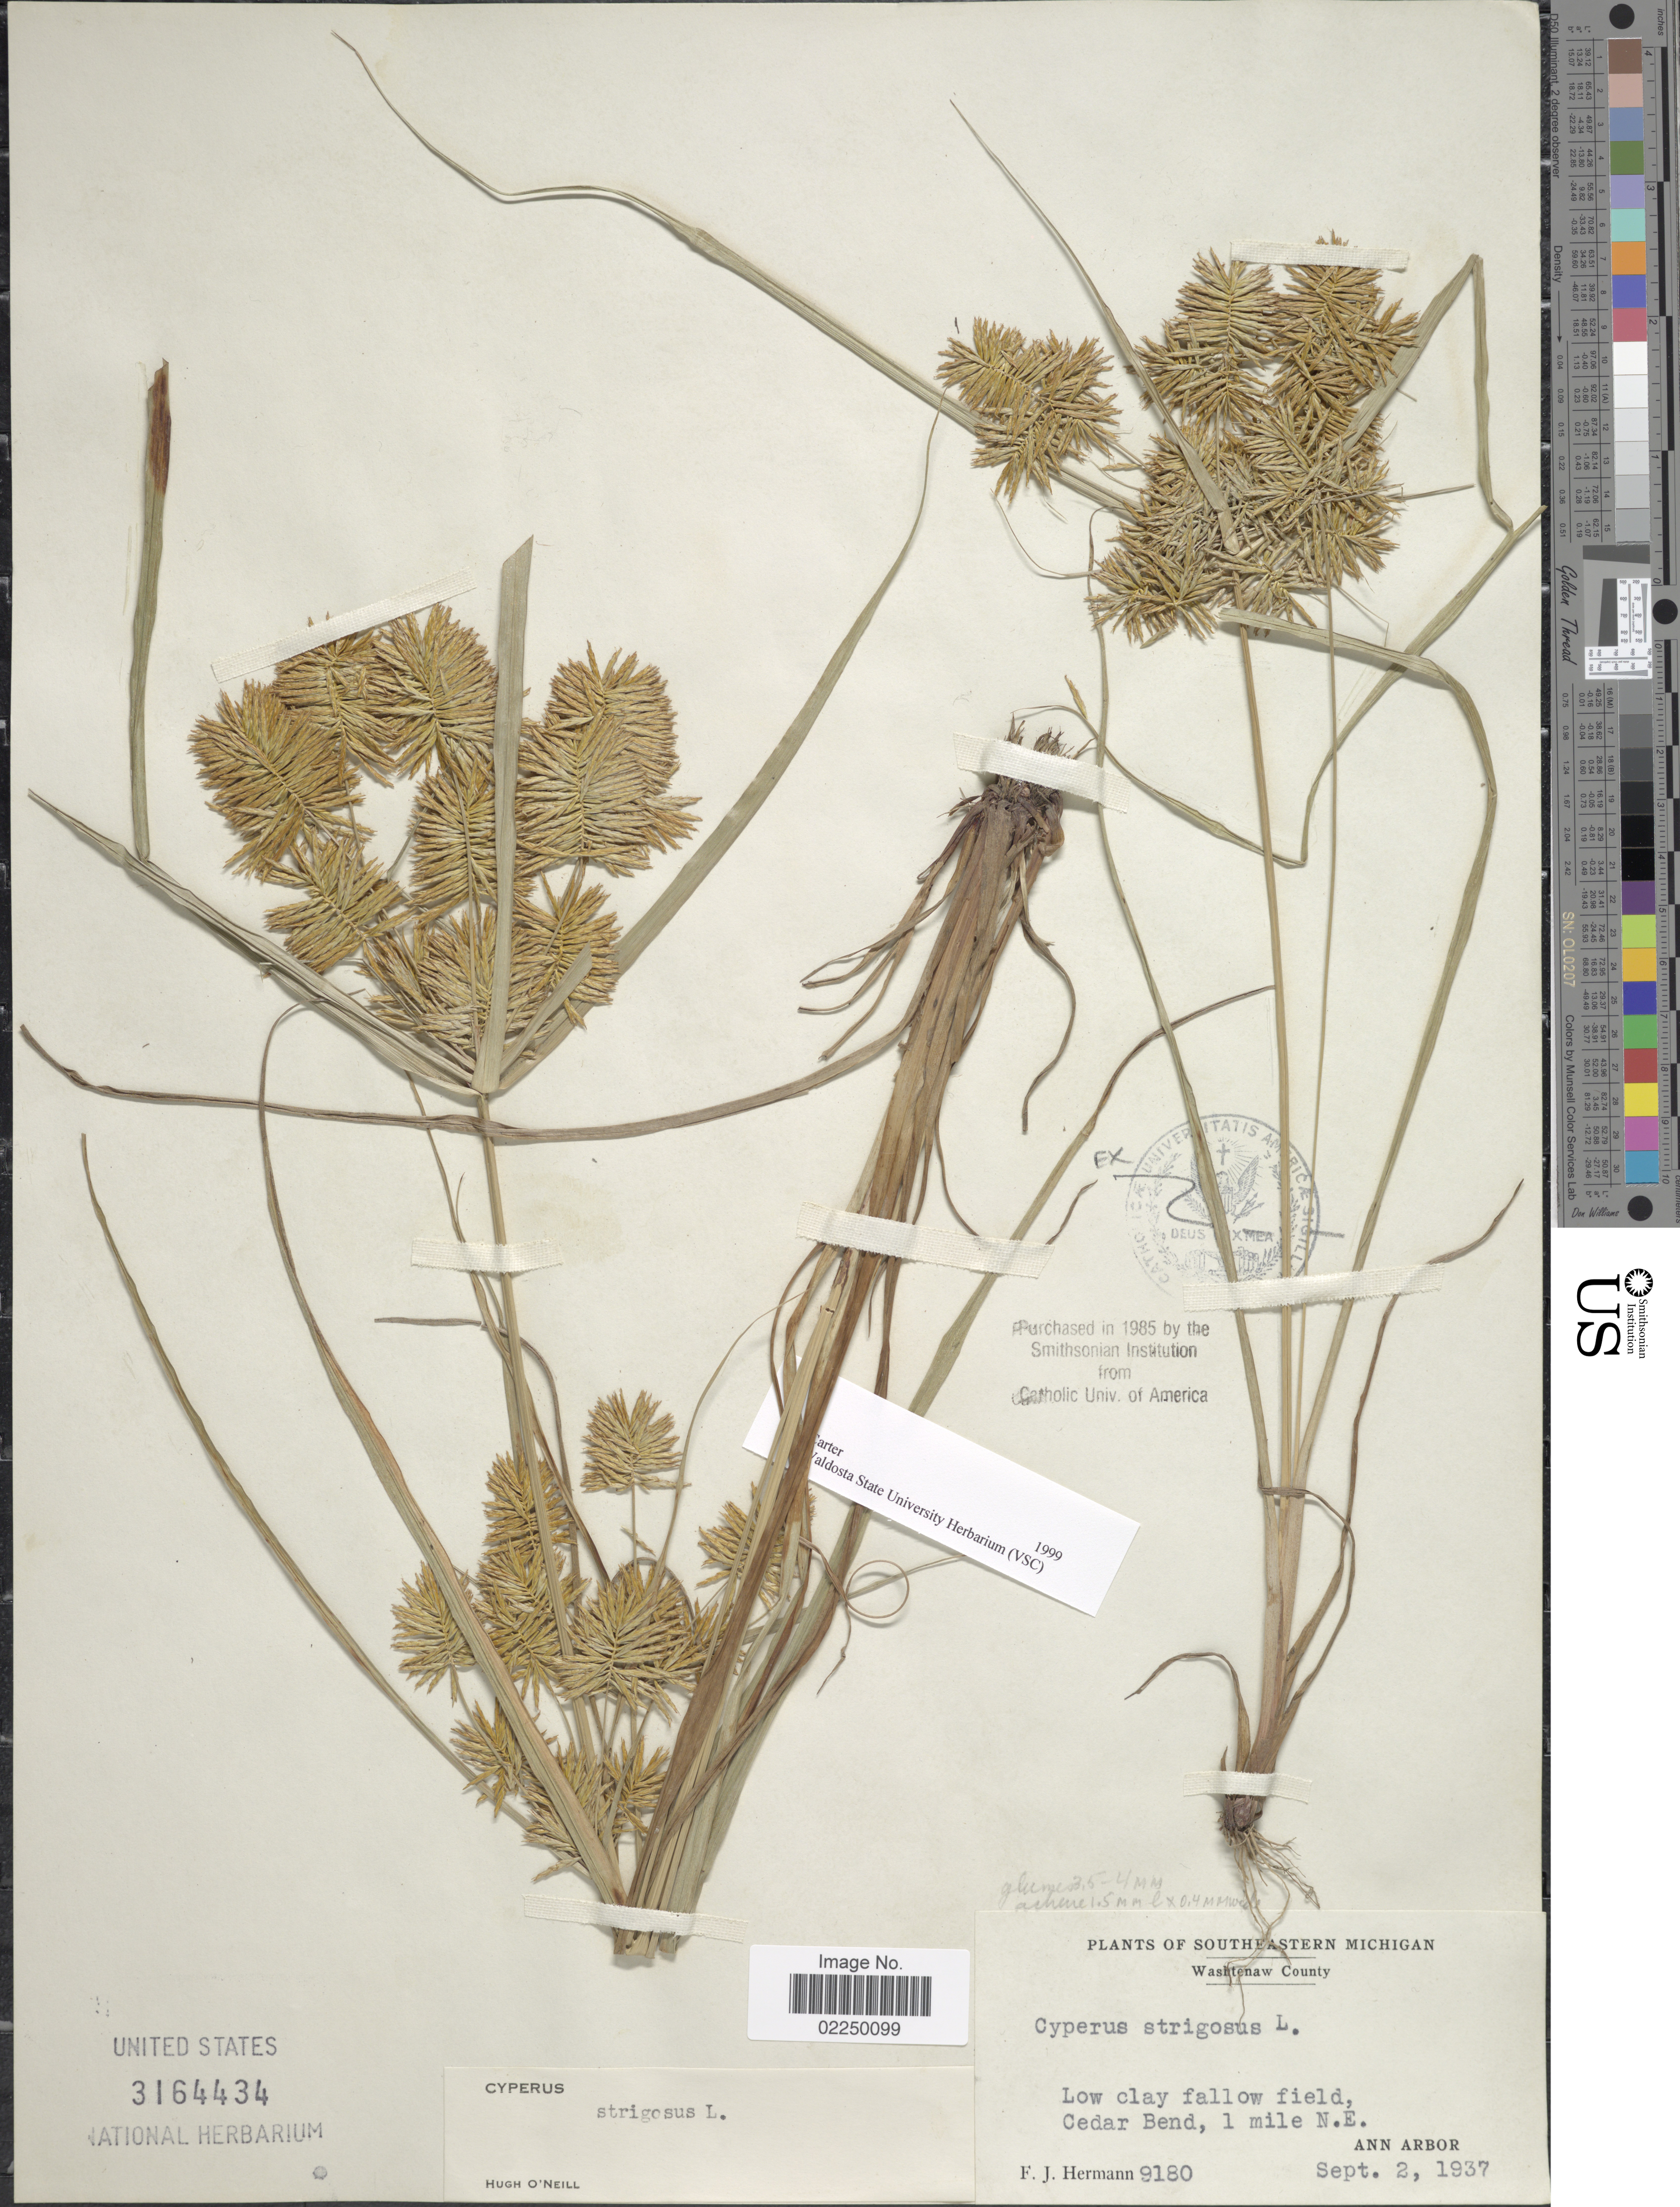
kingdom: Plantae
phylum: Tracheophyta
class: Liliopsida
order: Poales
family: Cyperaceae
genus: Cyperus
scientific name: Cyperus strigosus L.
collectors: F. J. Hermann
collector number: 9180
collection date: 1937-09-02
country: United States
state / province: Michigan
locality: Southeastern Michigan, Washtenaw County, low clay fallow field, Cedar Bend, 1 mile N.E., Ann Arbor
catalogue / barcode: US 3164434